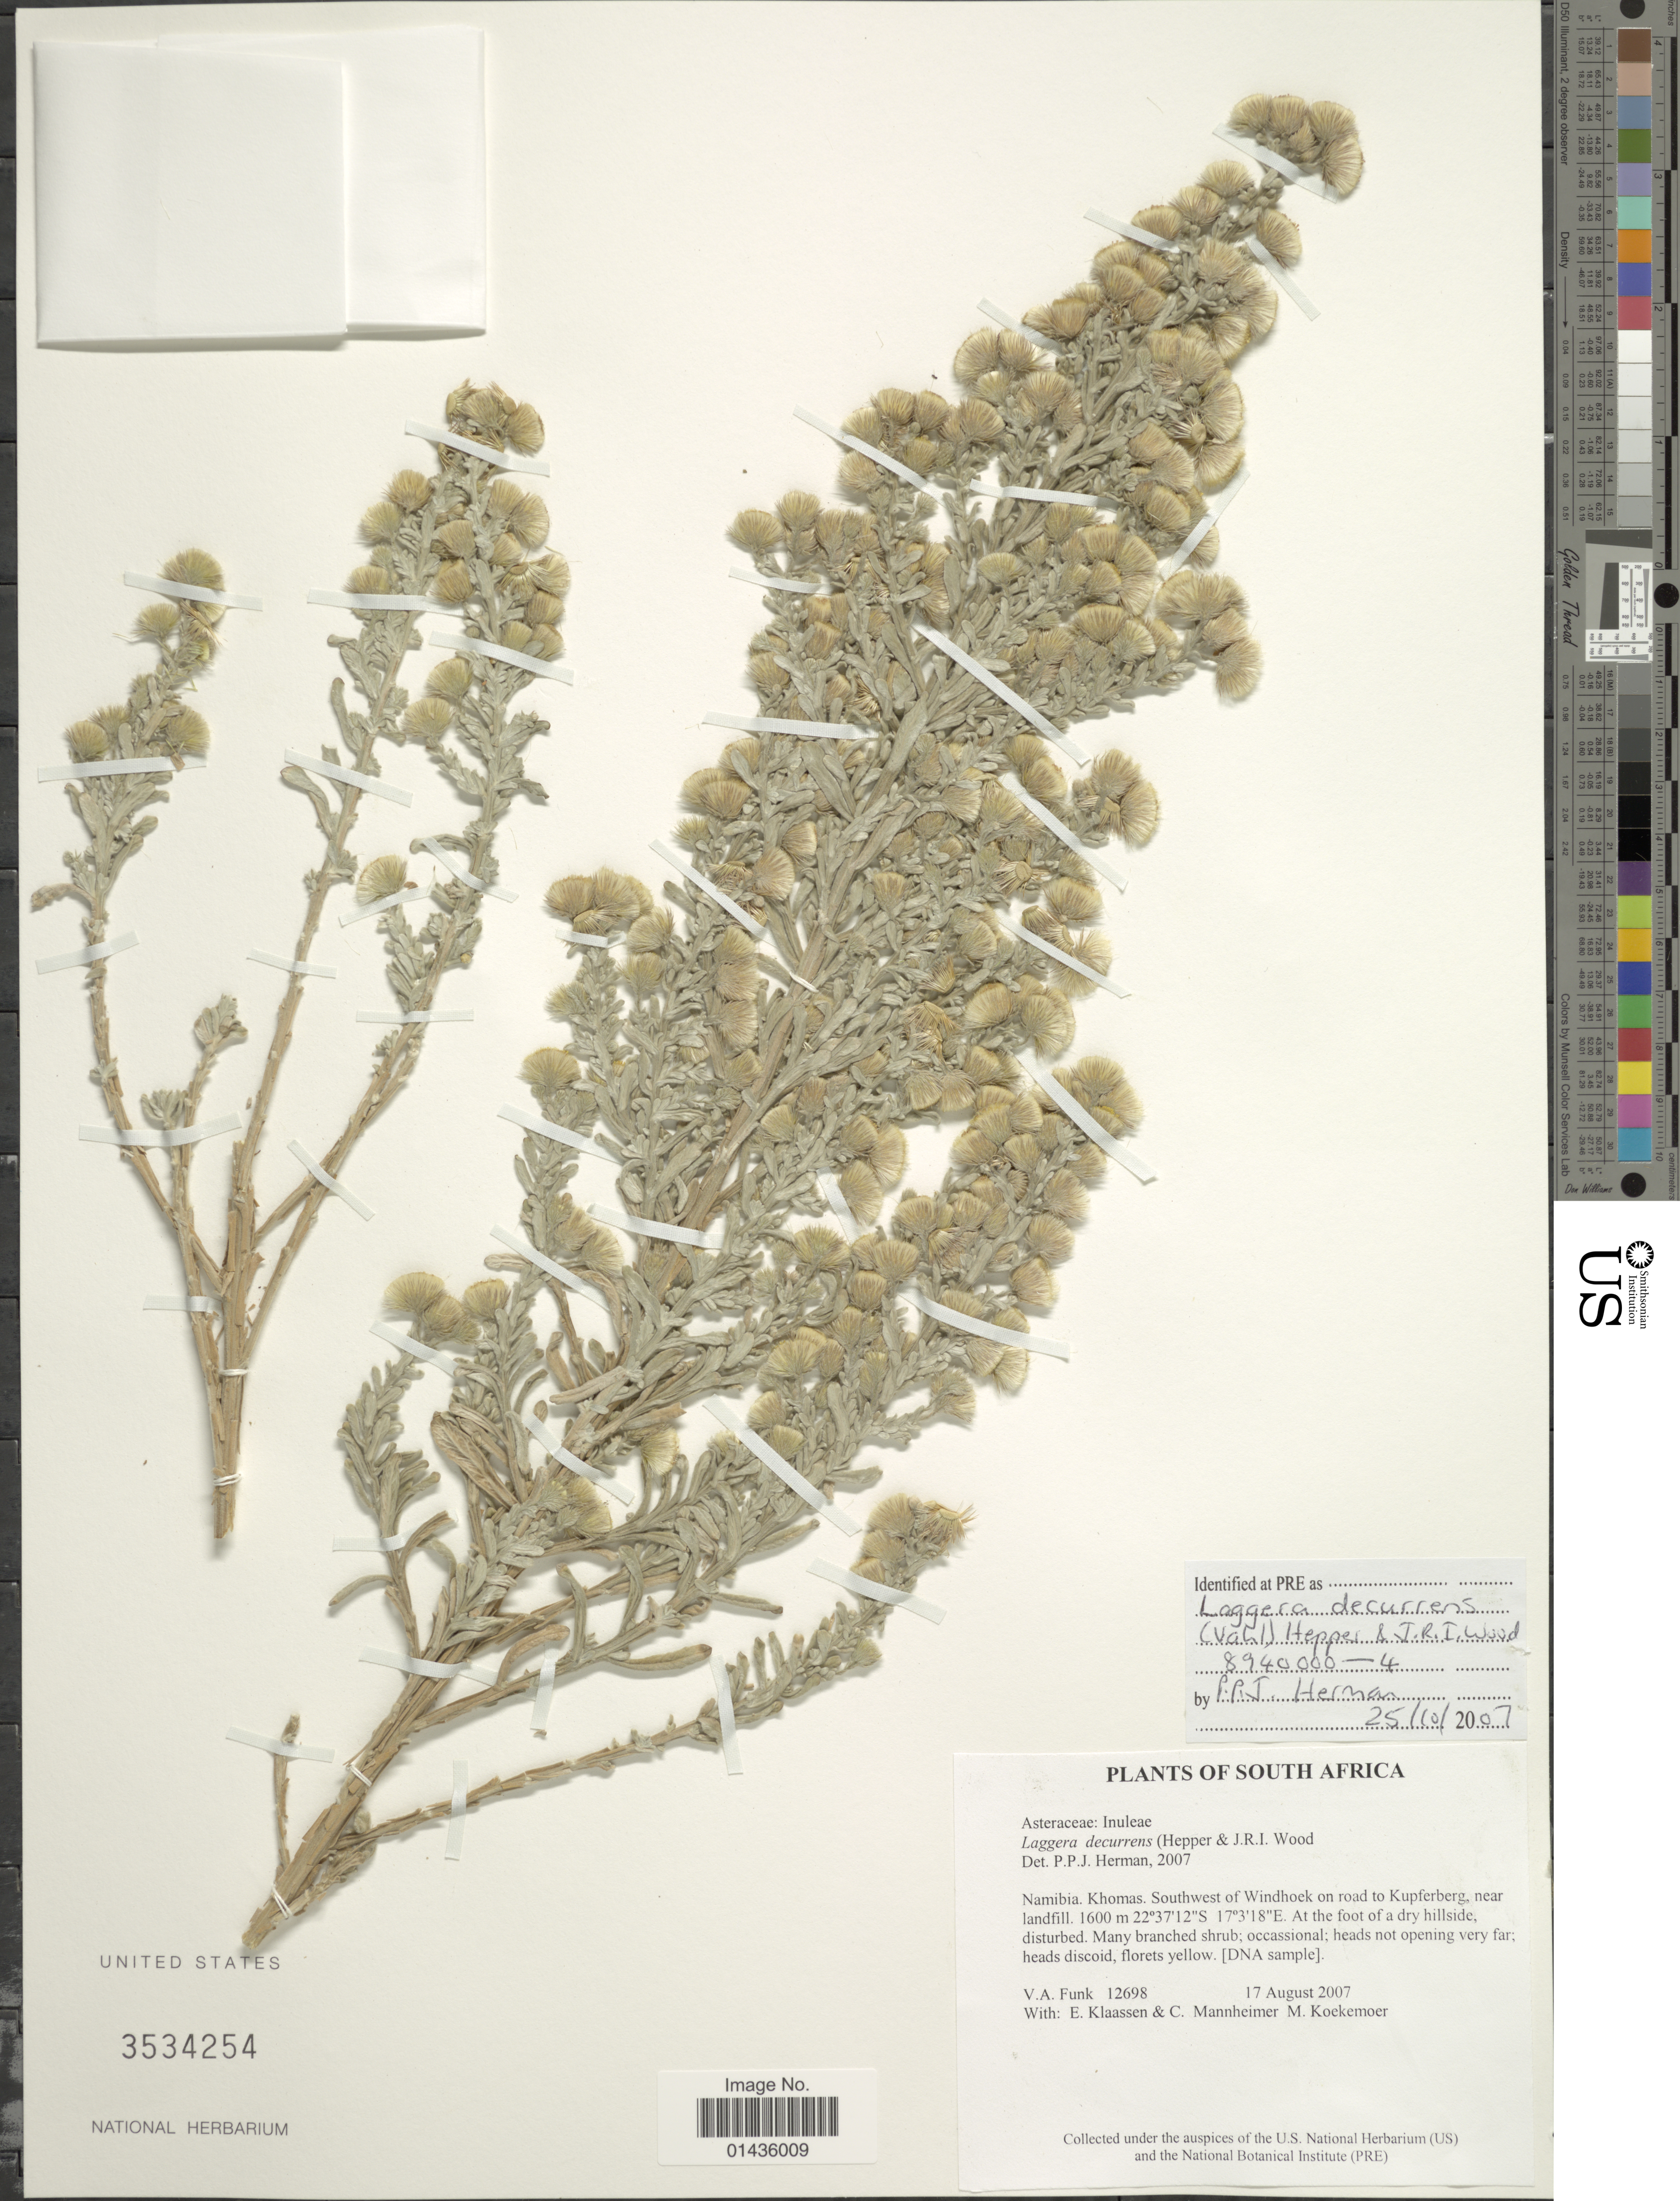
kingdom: Plantae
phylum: Tracheophyta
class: Magnoliopsida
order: Asterales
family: Asteraceae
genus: Laggera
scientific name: Laggera decurrens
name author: (Vahl) Hepper & J.R.I. Wood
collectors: V. Funk, E. S. Klaassen, C. A. Mannheimer & M. Koekemoer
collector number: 12698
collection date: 2007-08-17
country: Namibia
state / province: Khomas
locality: South Africa, southwest of Windhoek on road to Kupferberg, near landfill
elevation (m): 1600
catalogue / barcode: US 3534254